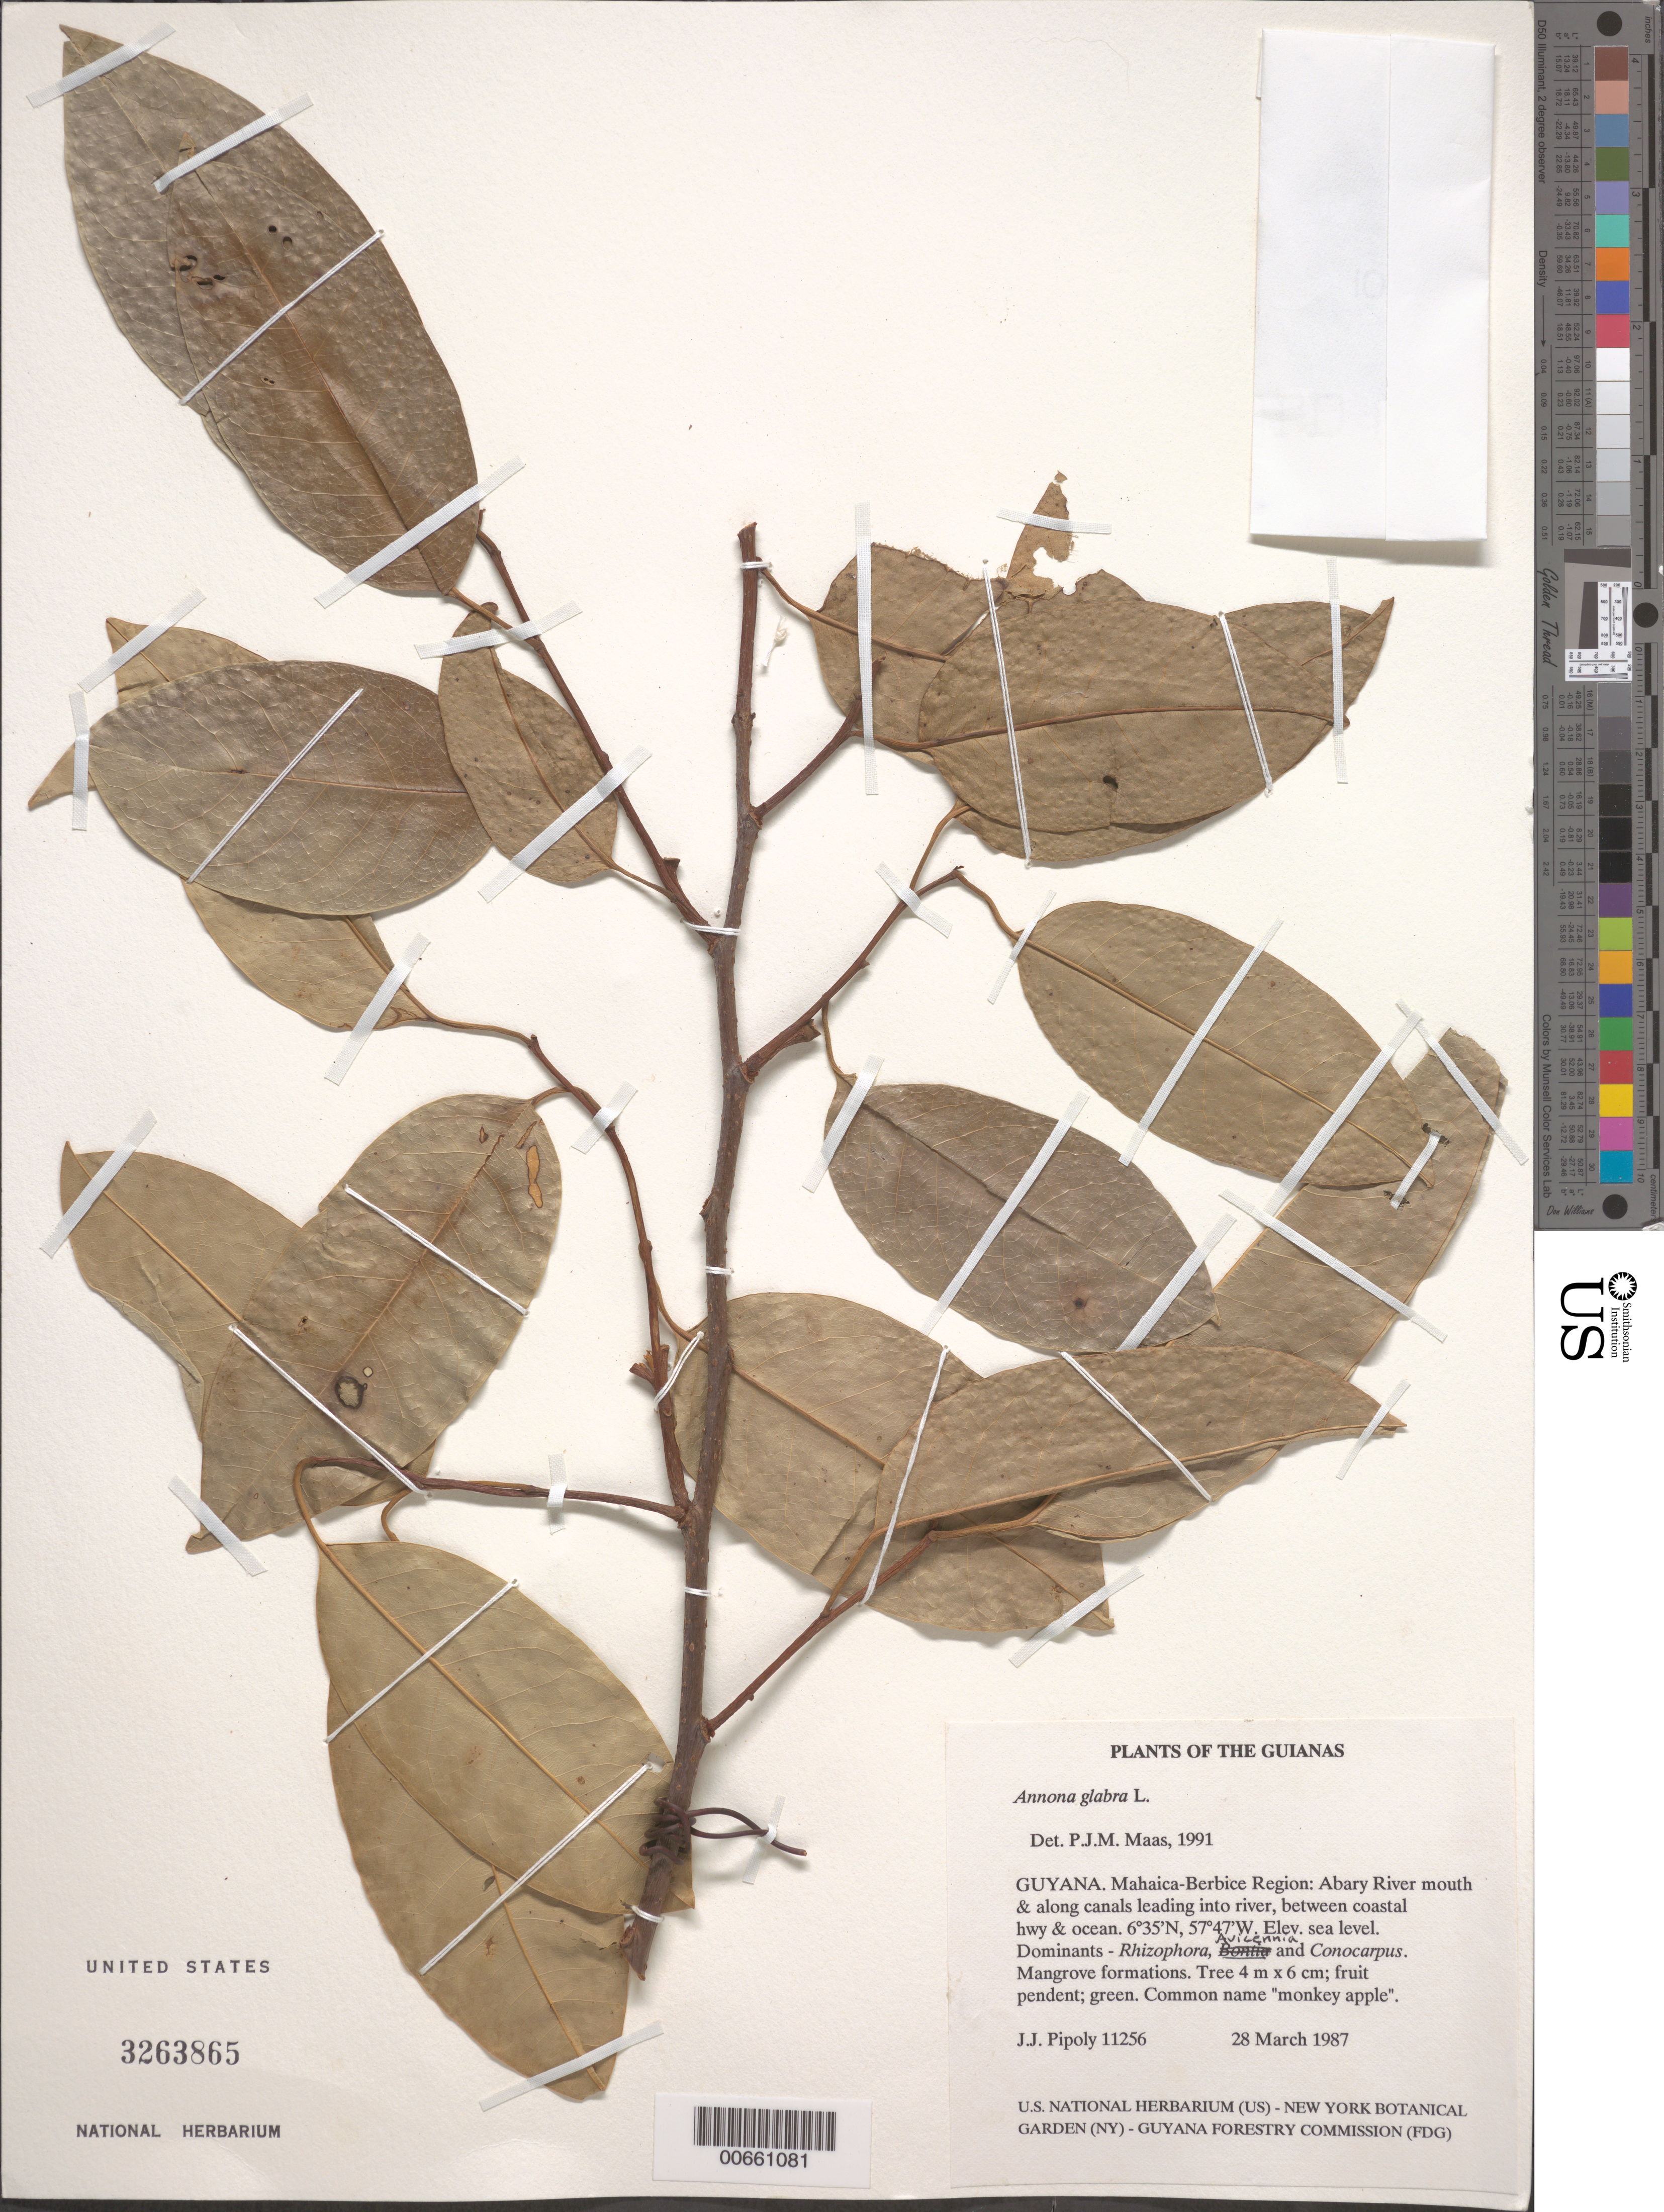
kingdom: Plantae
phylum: Tracheophyta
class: Magnoliopsida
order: Magnoliales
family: Annonaceae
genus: Annona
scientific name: Annona glabra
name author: L.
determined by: Maas, Paul J. M.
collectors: J. J. Pipoly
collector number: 11256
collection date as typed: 28 March 1987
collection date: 1987-03-28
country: Guyana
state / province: Mahaica-Berbice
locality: Abary River mouth & along canals leading into river, between coastal hwy & ocean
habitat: Mangrove formations. Dominants: Rhizophora, Avicennia, and Conocarpus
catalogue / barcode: US 3263865